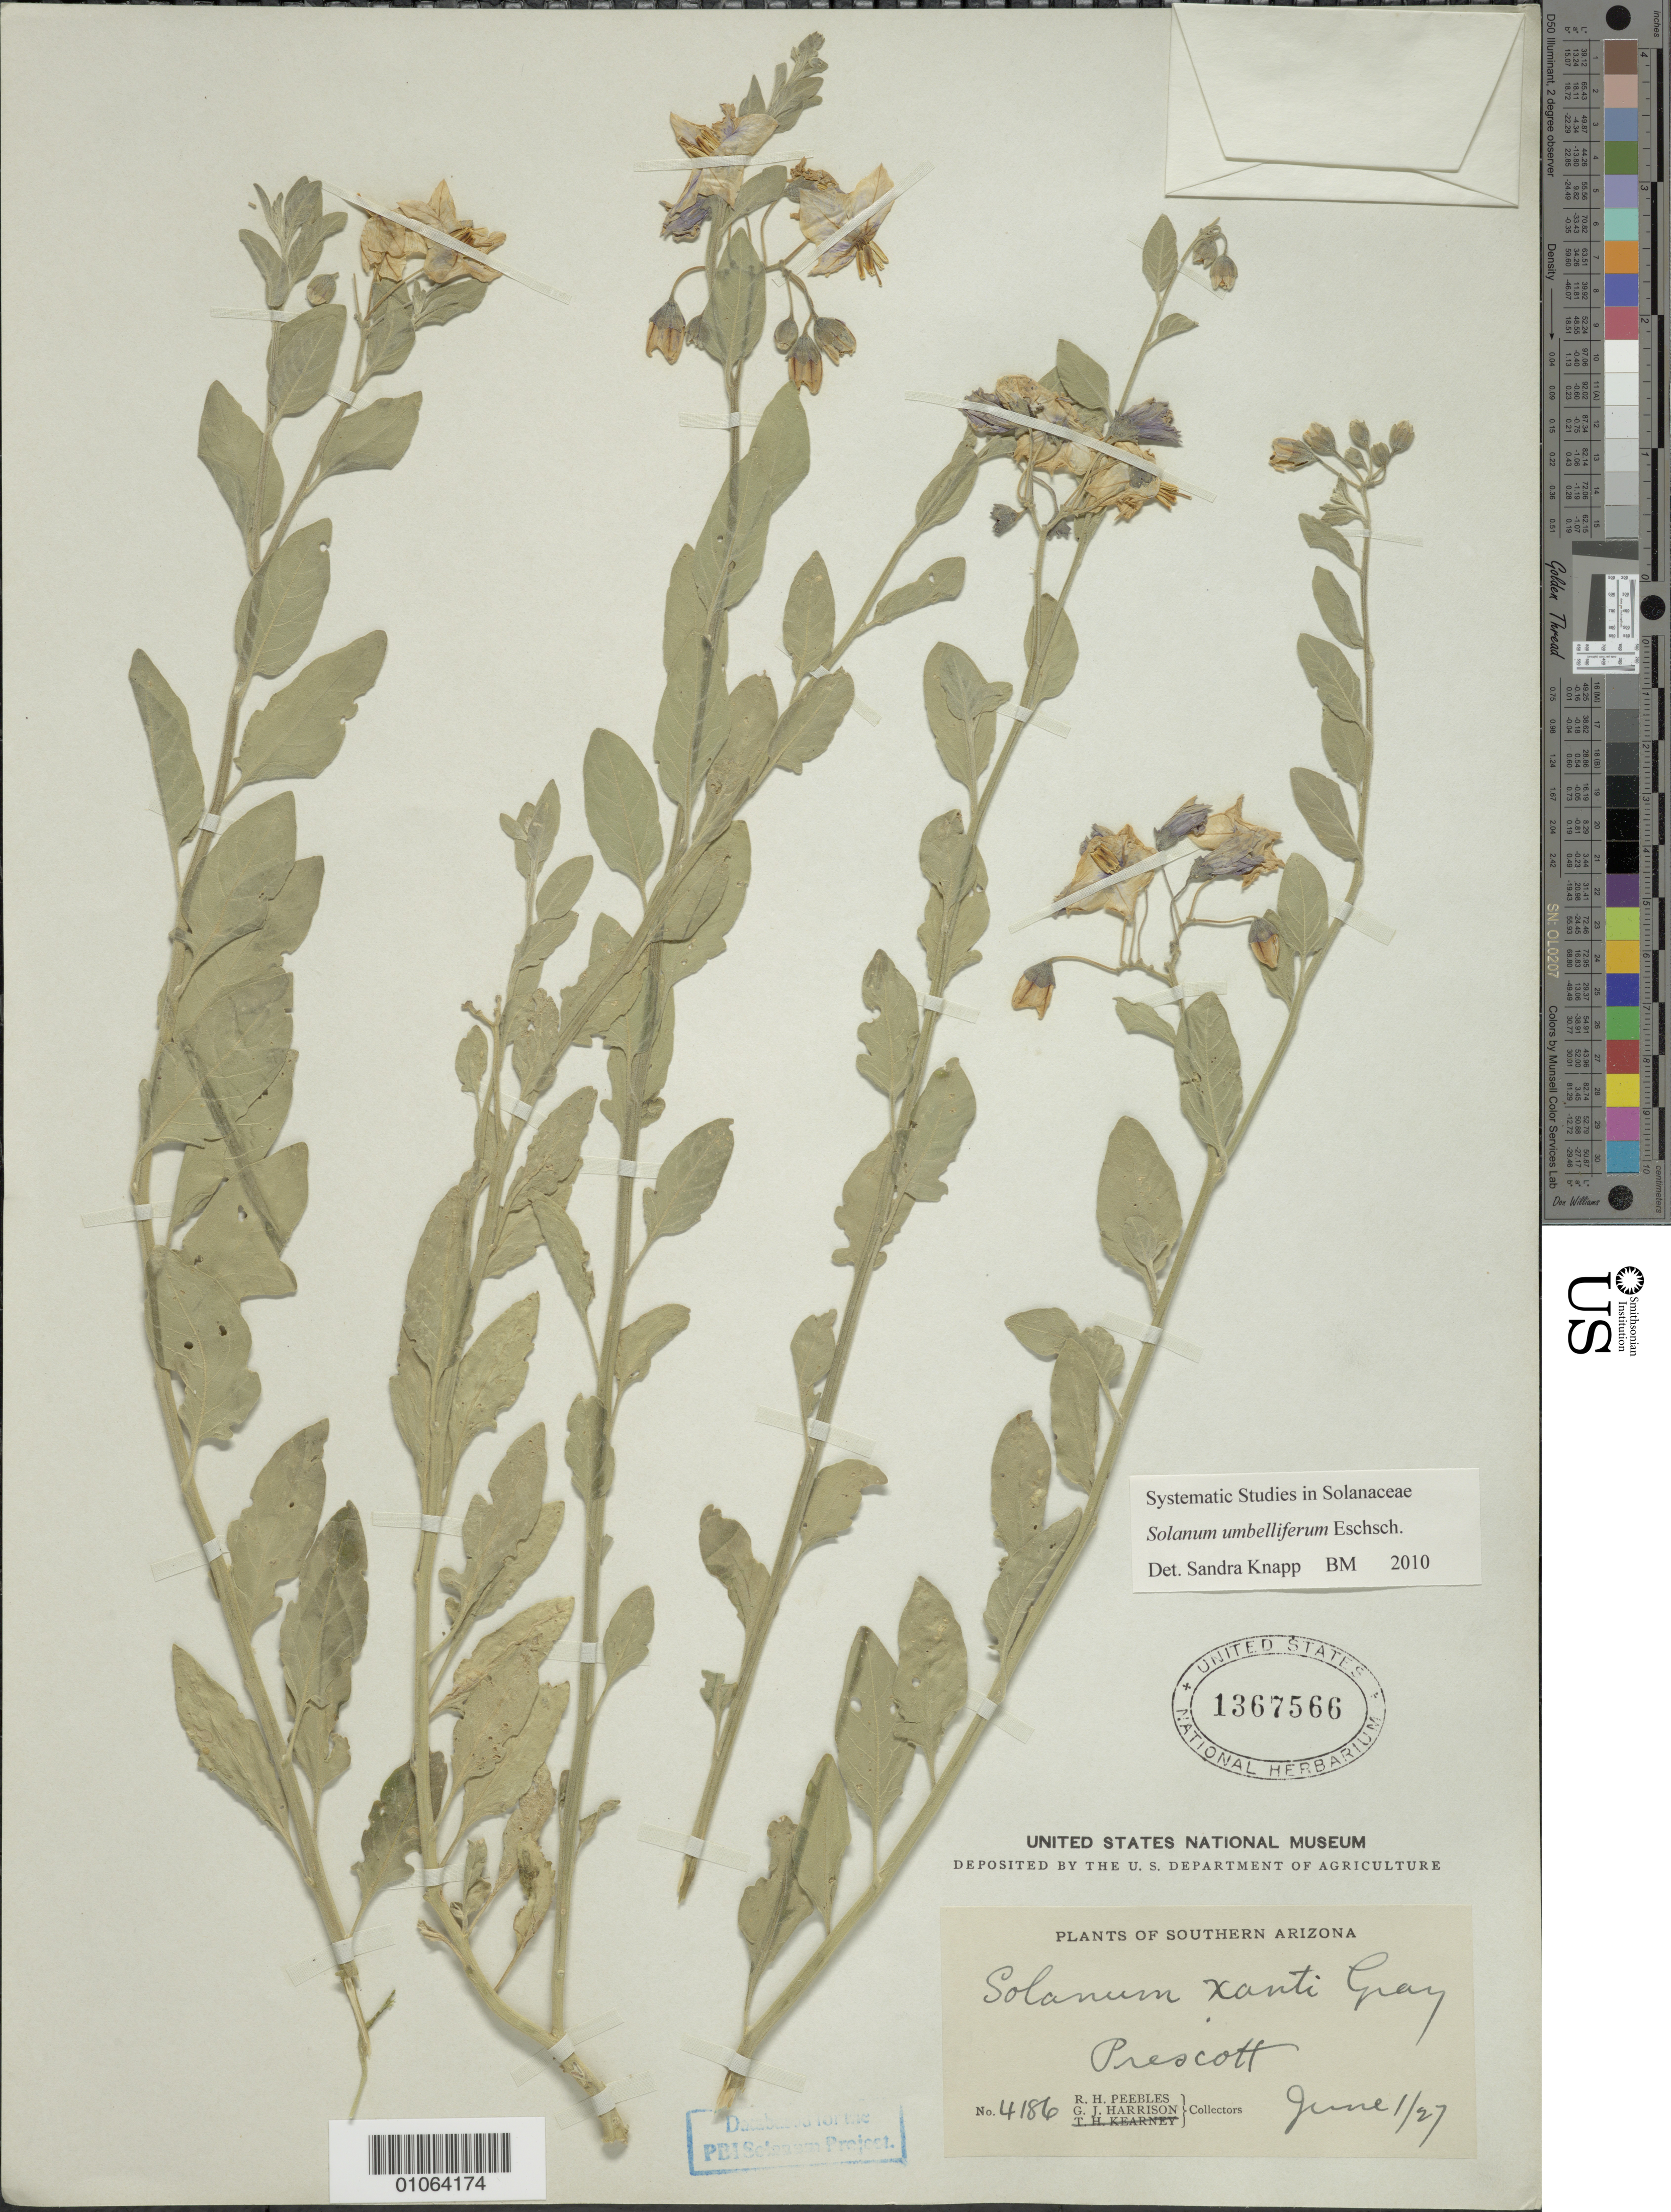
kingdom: Plantae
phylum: Tracheophyta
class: Magnoliopsida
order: Solanales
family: Solanaceae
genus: Solanum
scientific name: Solanum umbelliferum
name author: Eschsch.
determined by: Knapp, S. D.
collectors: R. H. Peebles & G. J. Harrison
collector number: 4186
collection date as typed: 1 Jun 1927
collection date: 1927-06-01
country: United States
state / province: Arizona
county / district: Yavapai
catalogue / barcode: US 1367566